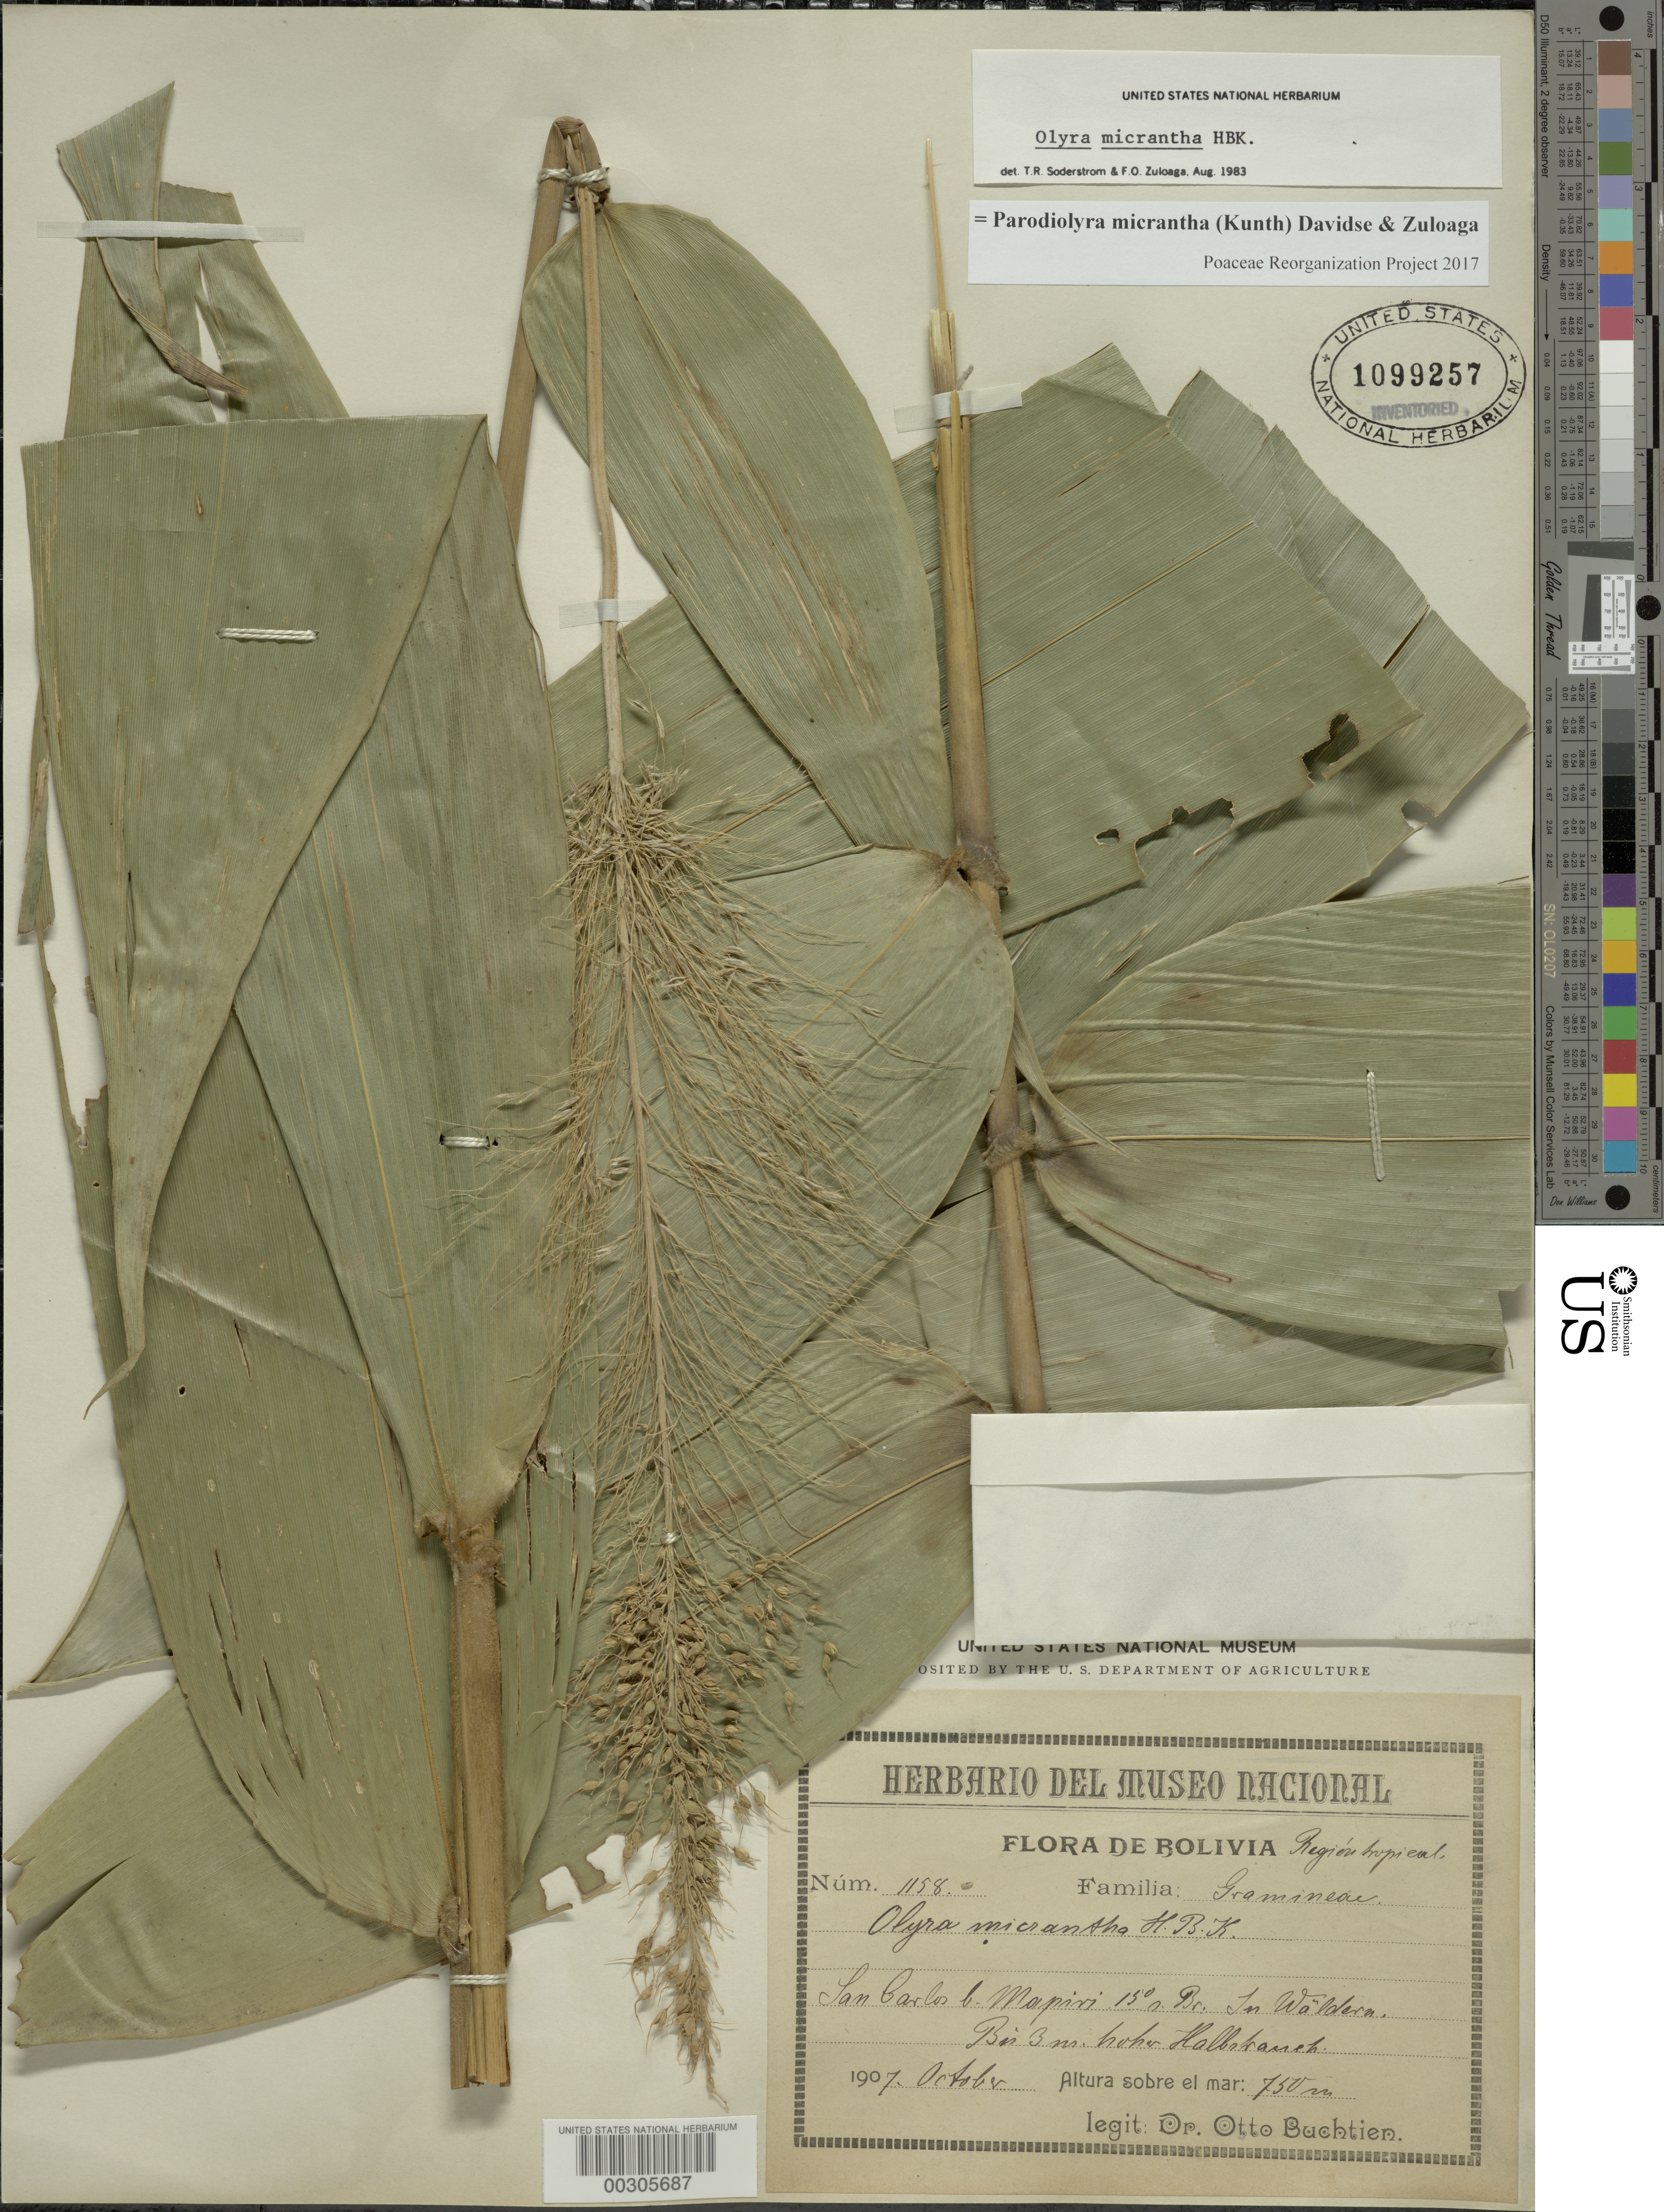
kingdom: Plantae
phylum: Tracheophyta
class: Liliopsida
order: Poales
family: Poaceae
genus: Parodiolyra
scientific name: Parodiolyra micrantha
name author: (Kunth) Davidse & Zuloaga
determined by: Poaceae Reorganization Project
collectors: O. Buchtien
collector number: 1158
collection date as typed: Oct 1907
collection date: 1907-10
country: Bolivia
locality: San Carlos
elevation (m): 750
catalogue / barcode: US 1099257